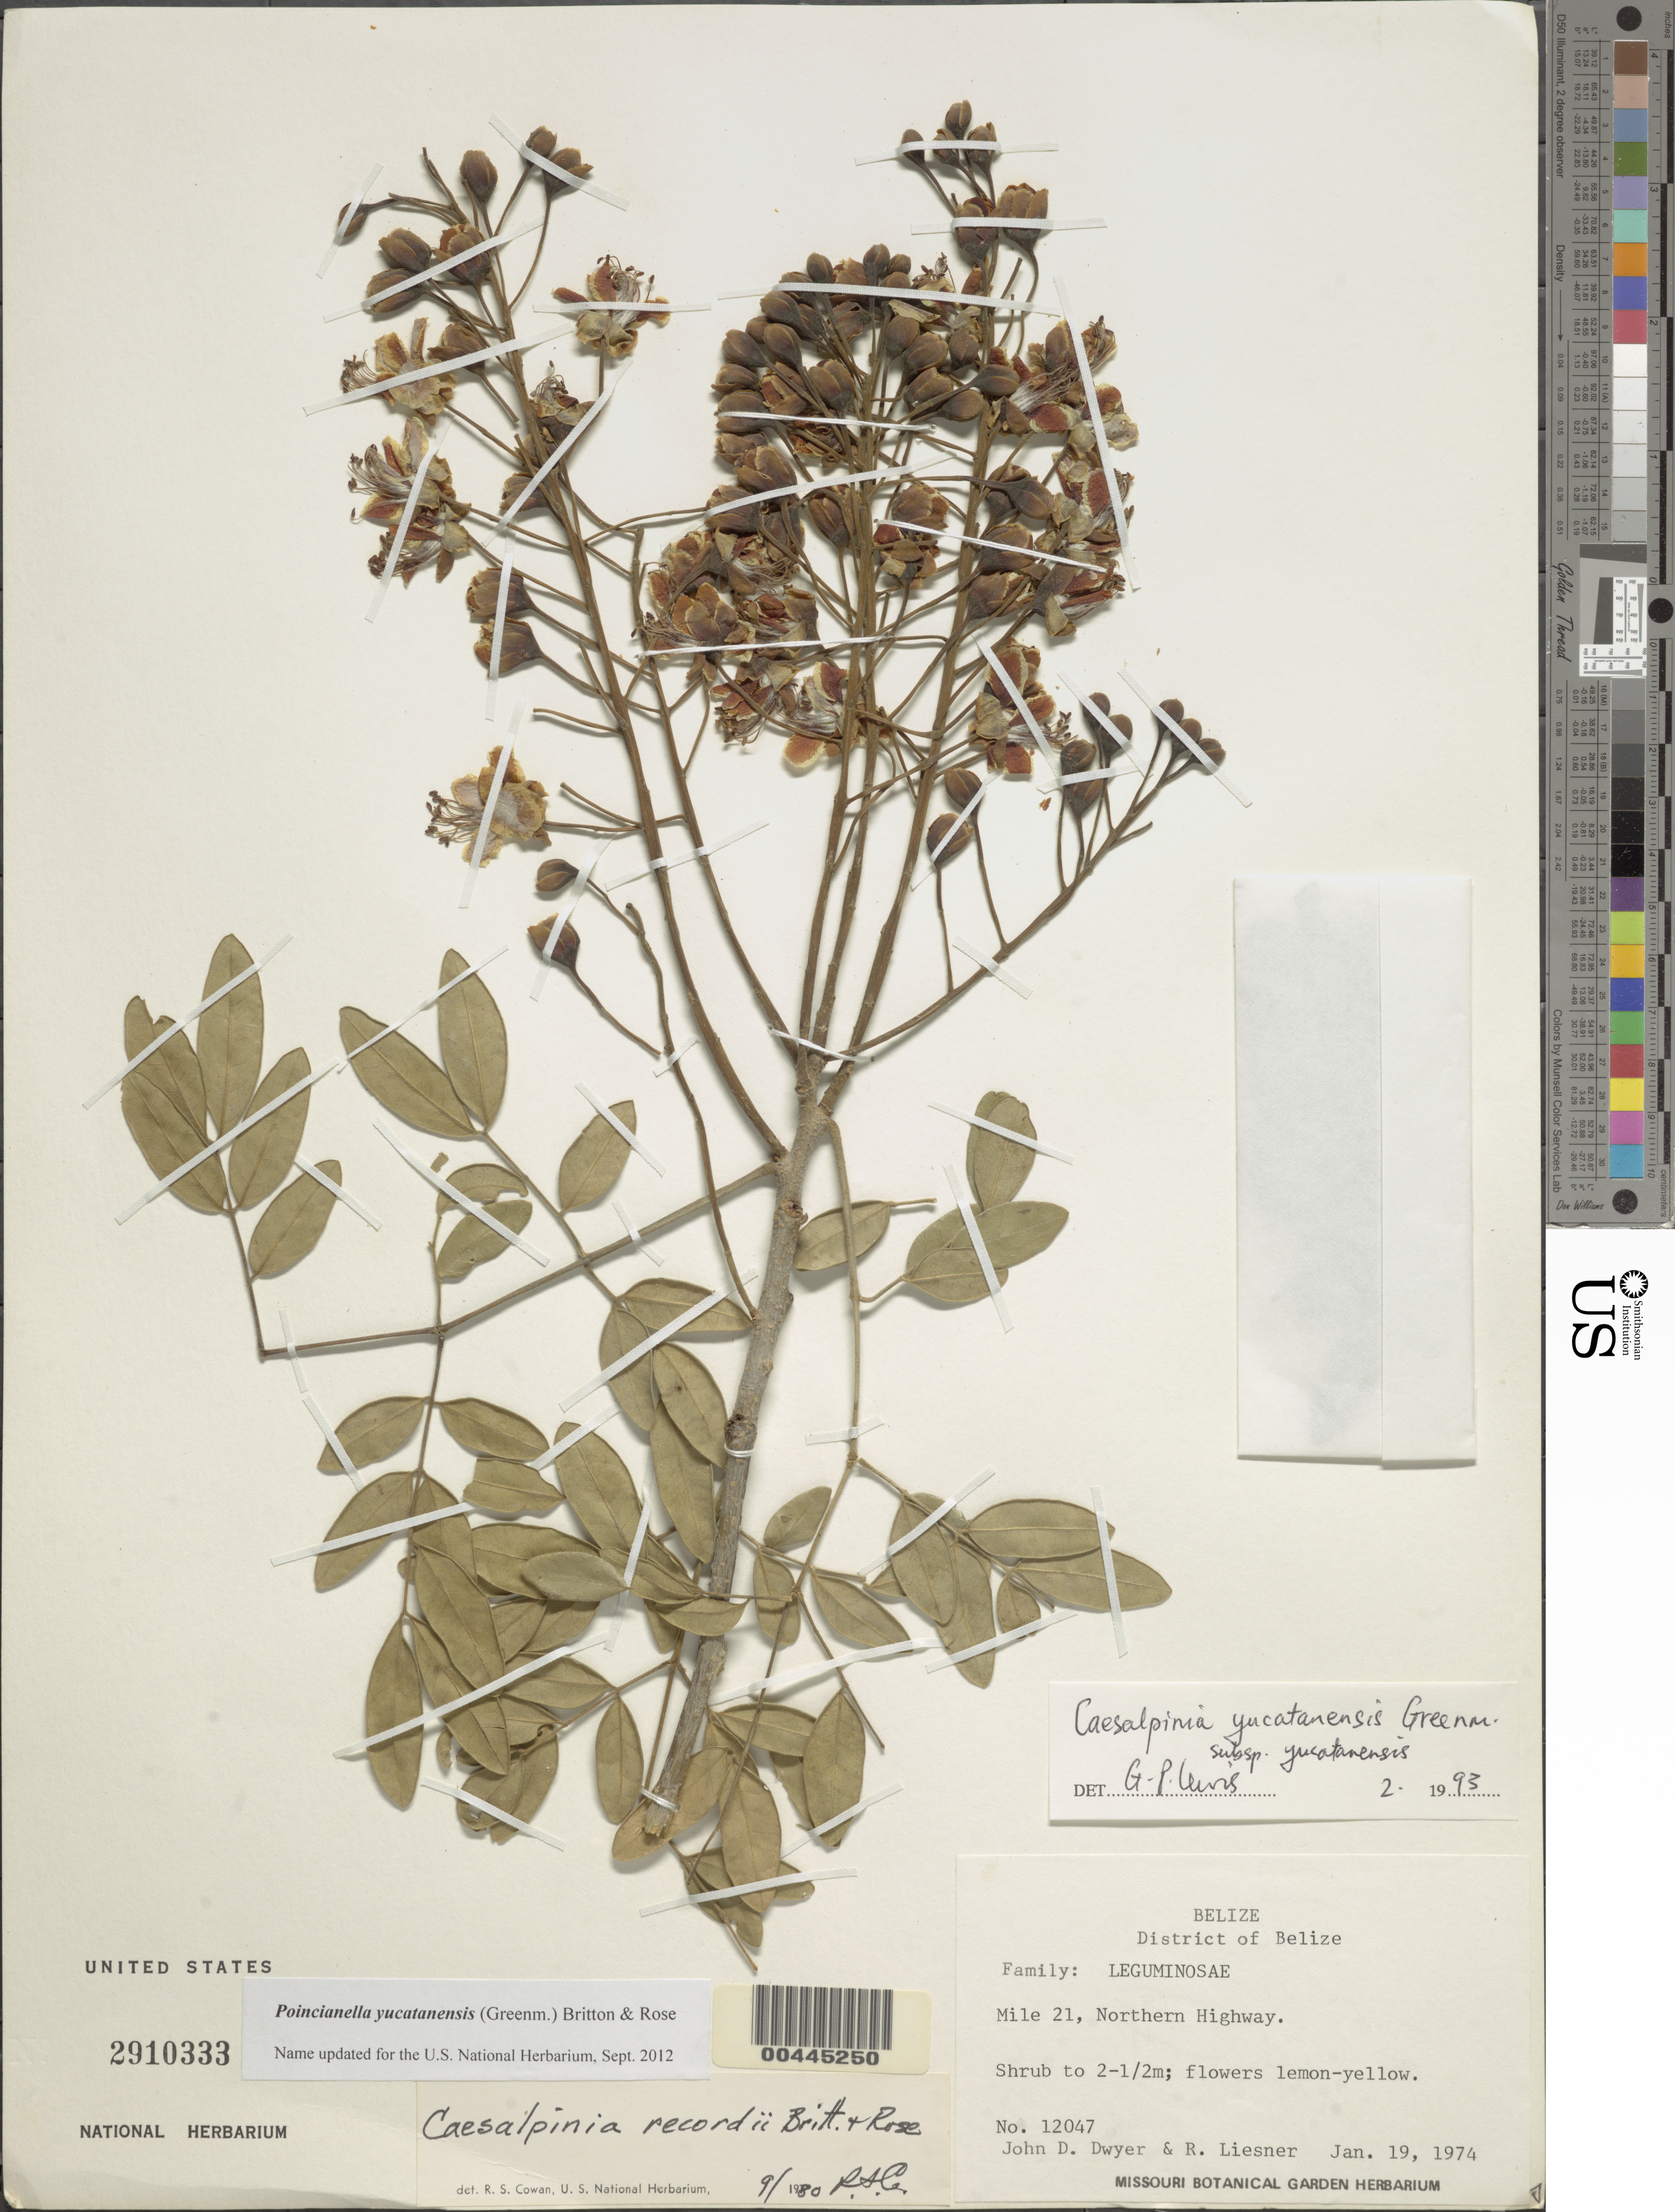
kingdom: Plantae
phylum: Tracheophyta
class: Magnoliopsida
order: Fabales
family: Fabaceae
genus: Erythrostemon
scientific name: Erythrostemon yucatanensis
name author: (Greenm.) Gagnon & G.P. Lewis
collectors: J. D. Dwyer & R. L. Liesner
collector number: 12047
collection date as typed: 19 Jan 1974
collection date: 1974-01-19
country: Belize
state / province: Belize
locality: Northern Highway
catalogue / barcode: US 2910333